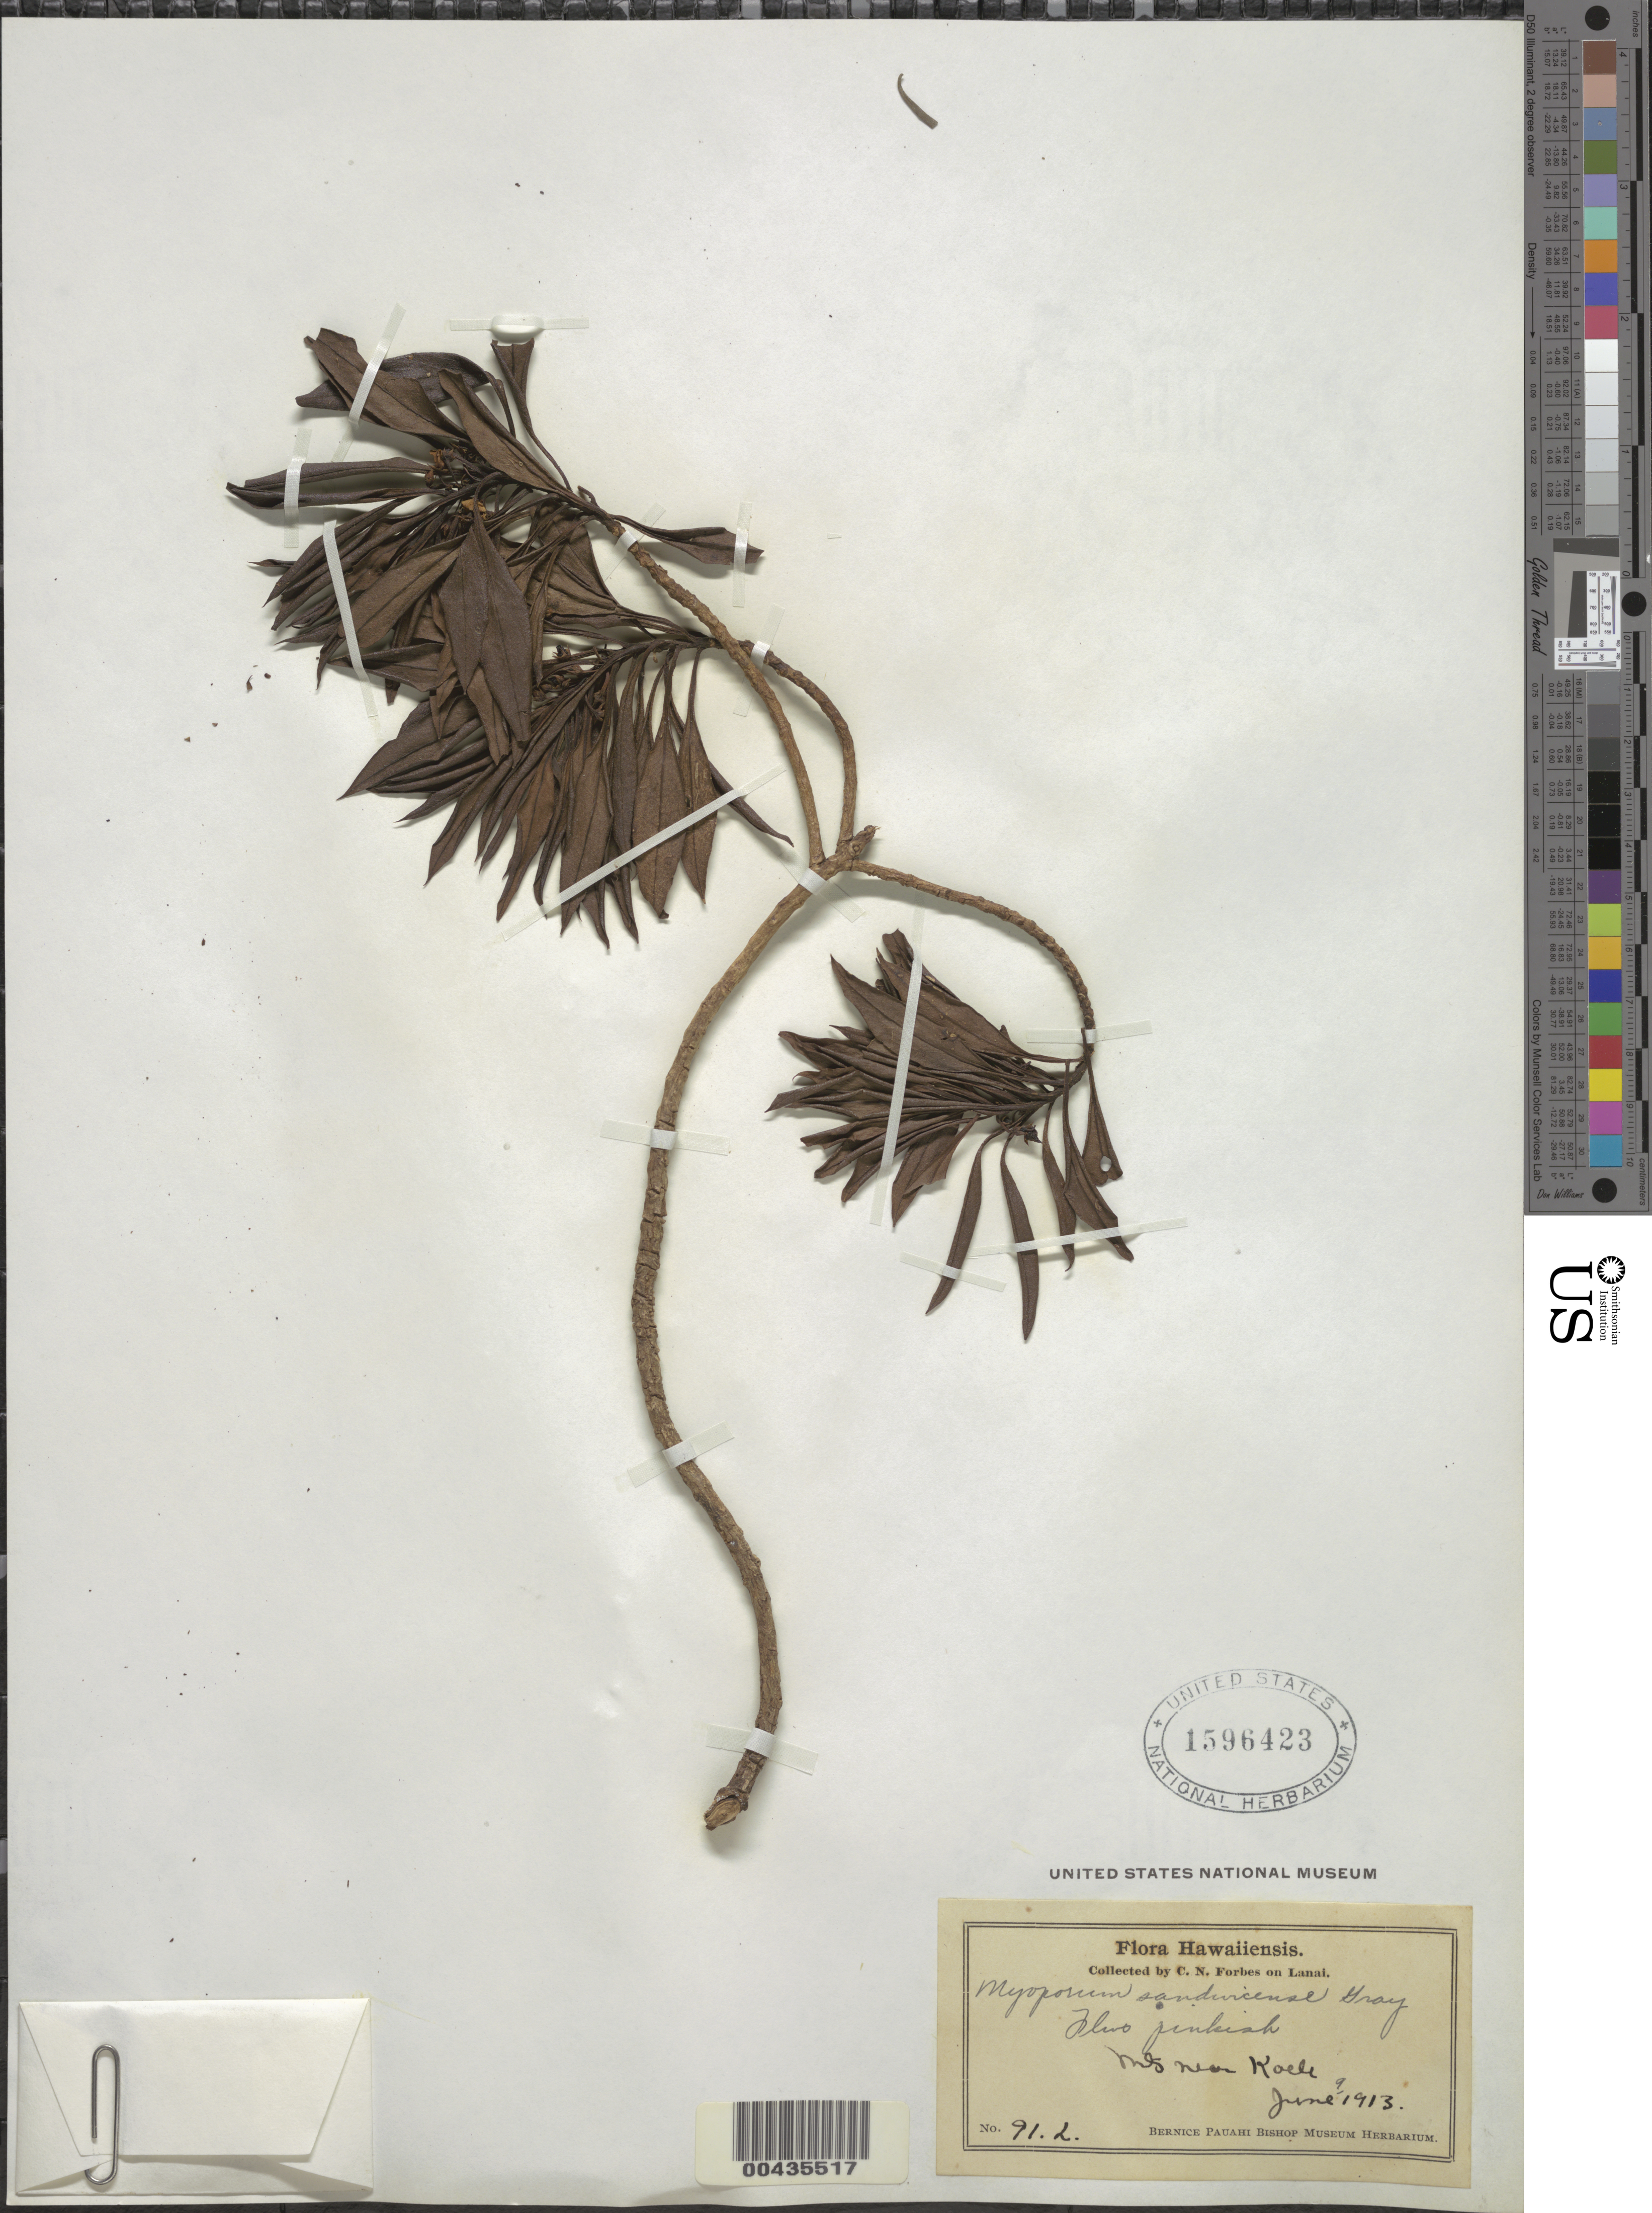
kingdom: Plantae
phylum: Tracheophyta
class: Magnoliopsida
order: Lamiales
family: Scrophulariaceae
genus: Myoporum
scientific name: Myoporum sandwicense subsp. sandwicense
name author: A. Gray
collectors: C. N. Forbes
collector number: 91.L.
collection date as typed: Jun 1913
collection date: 1913-06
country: United States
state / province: Hawaii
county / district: Maui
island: Lana'i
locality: Mts. near Koele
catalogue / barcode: US 1596423